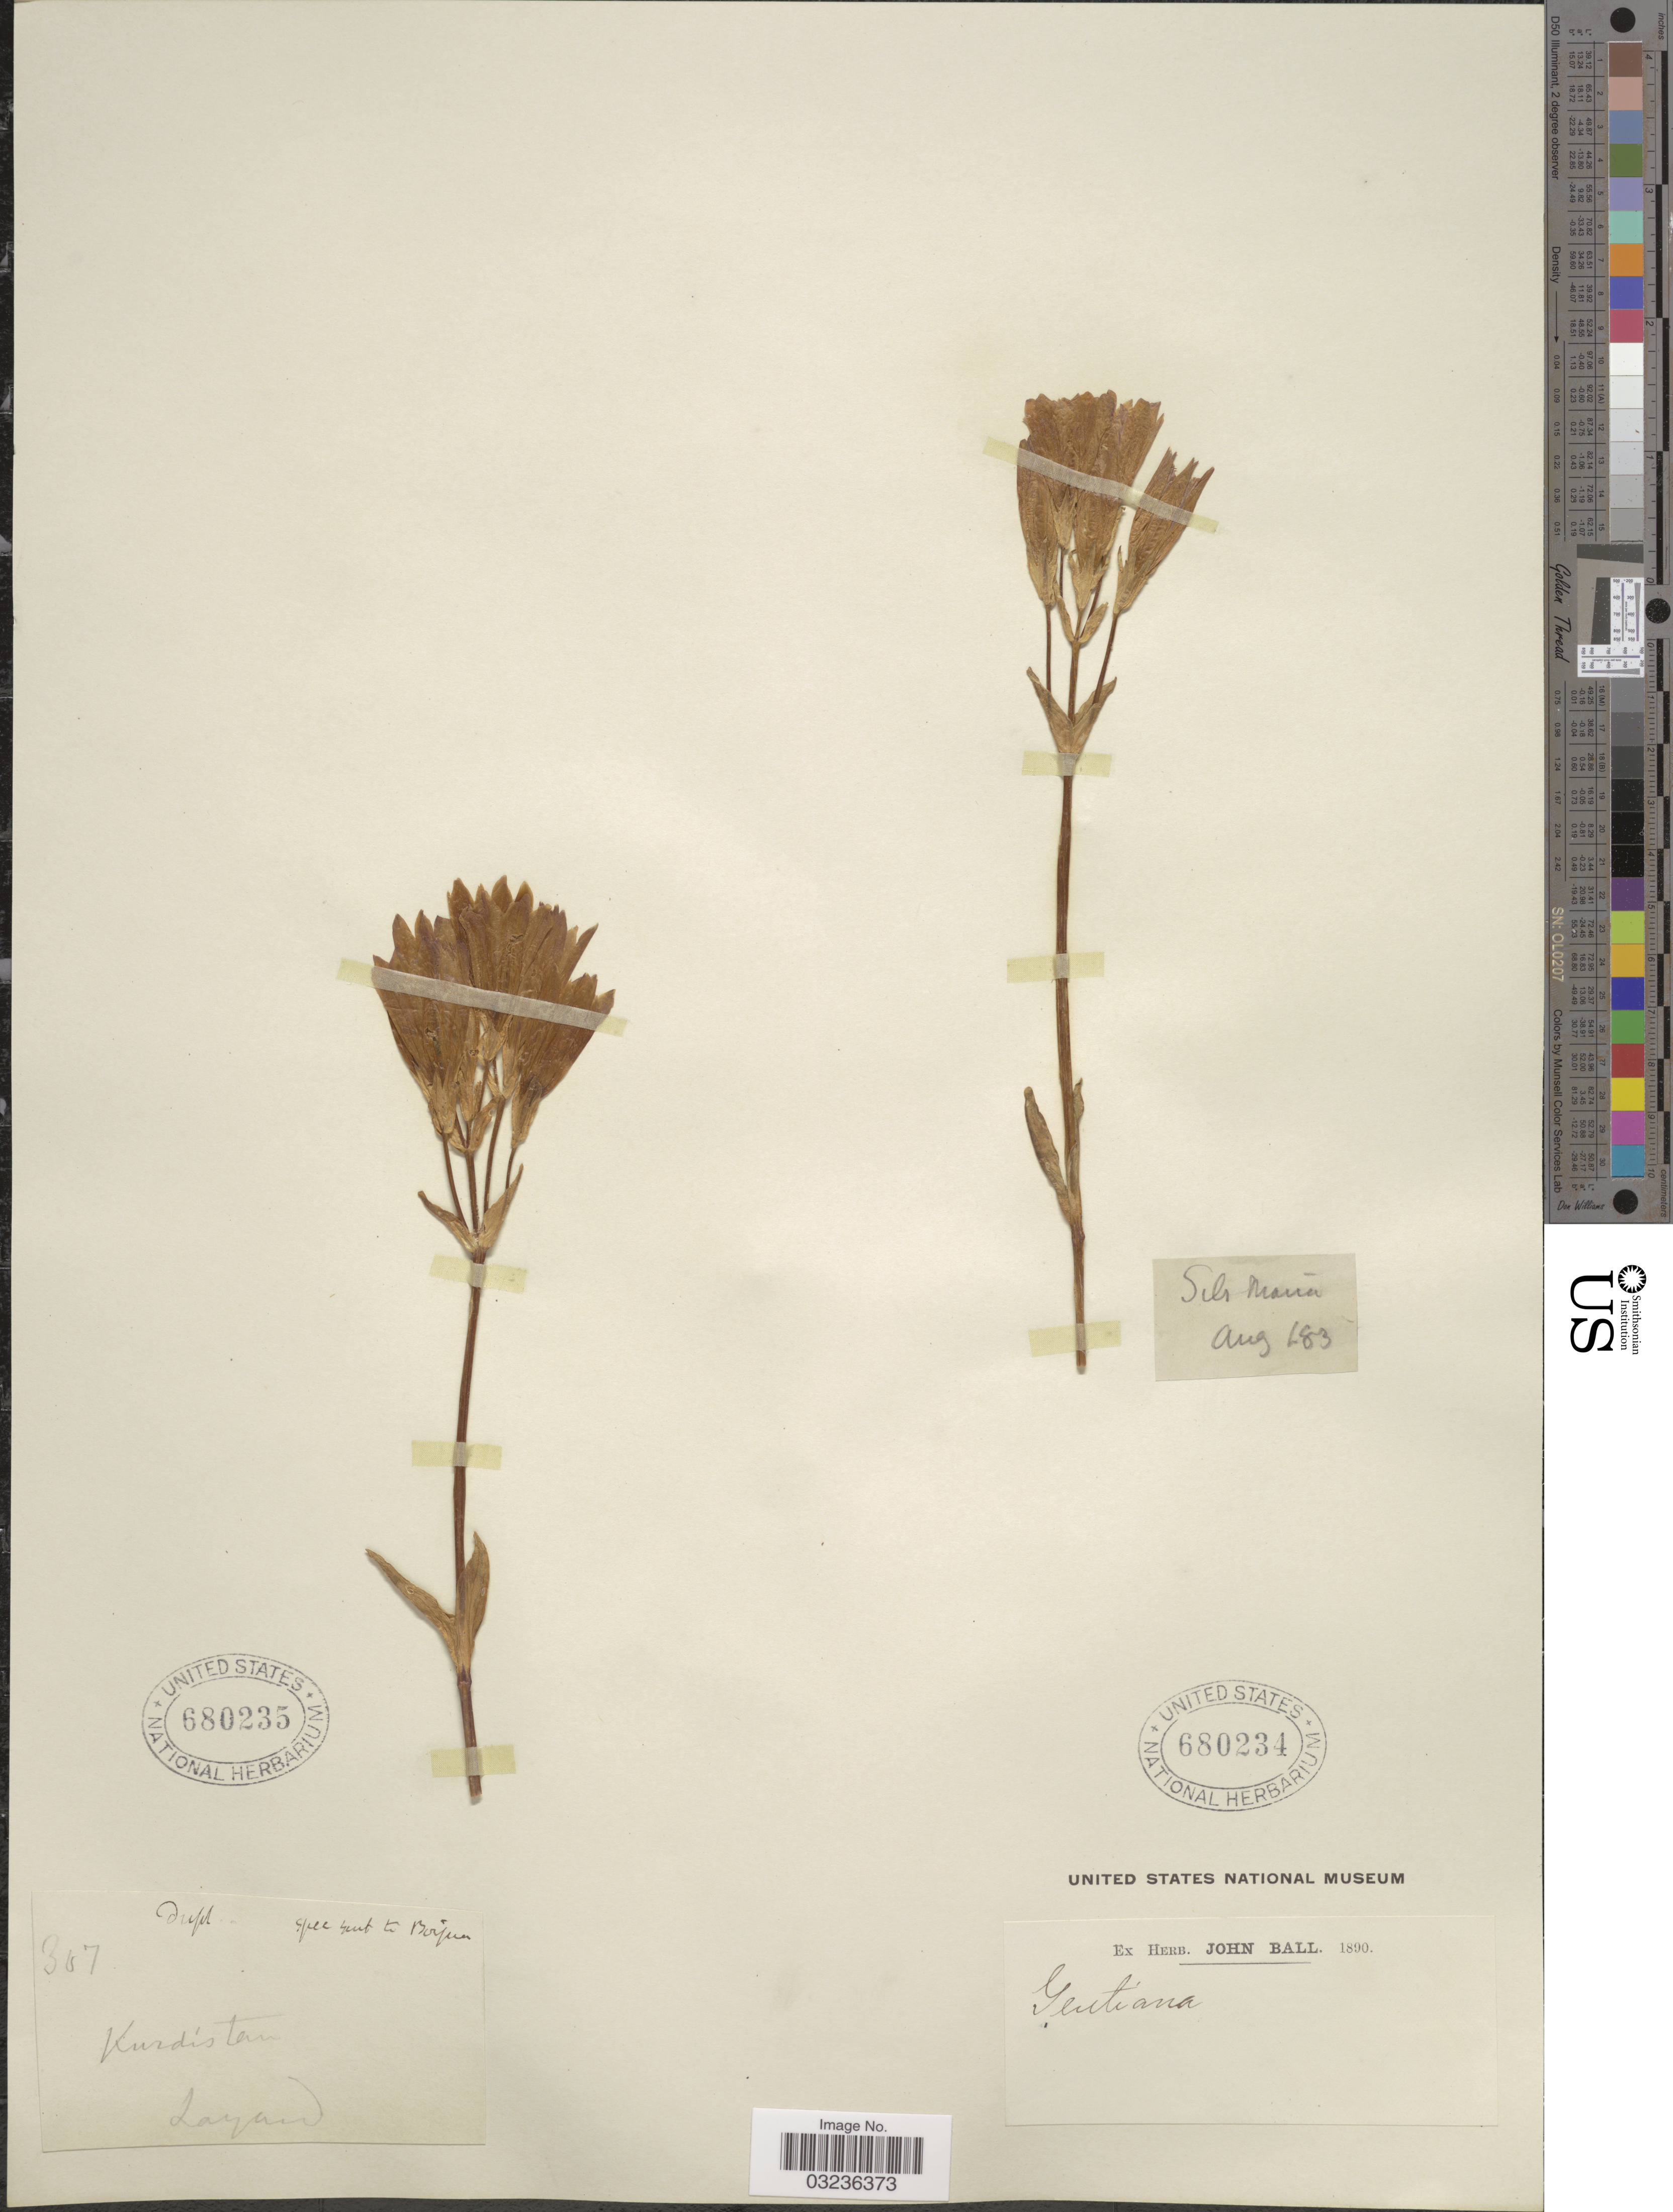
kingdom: Plantae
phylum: Tracheophyta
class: Magnoliopsida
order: Gentianales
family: Gentianaceae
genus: Gentiana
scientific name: Gentiana sp.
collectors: J. Ball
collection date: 1890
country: Switzerland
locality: Sils Maria.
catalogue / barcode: US 680234